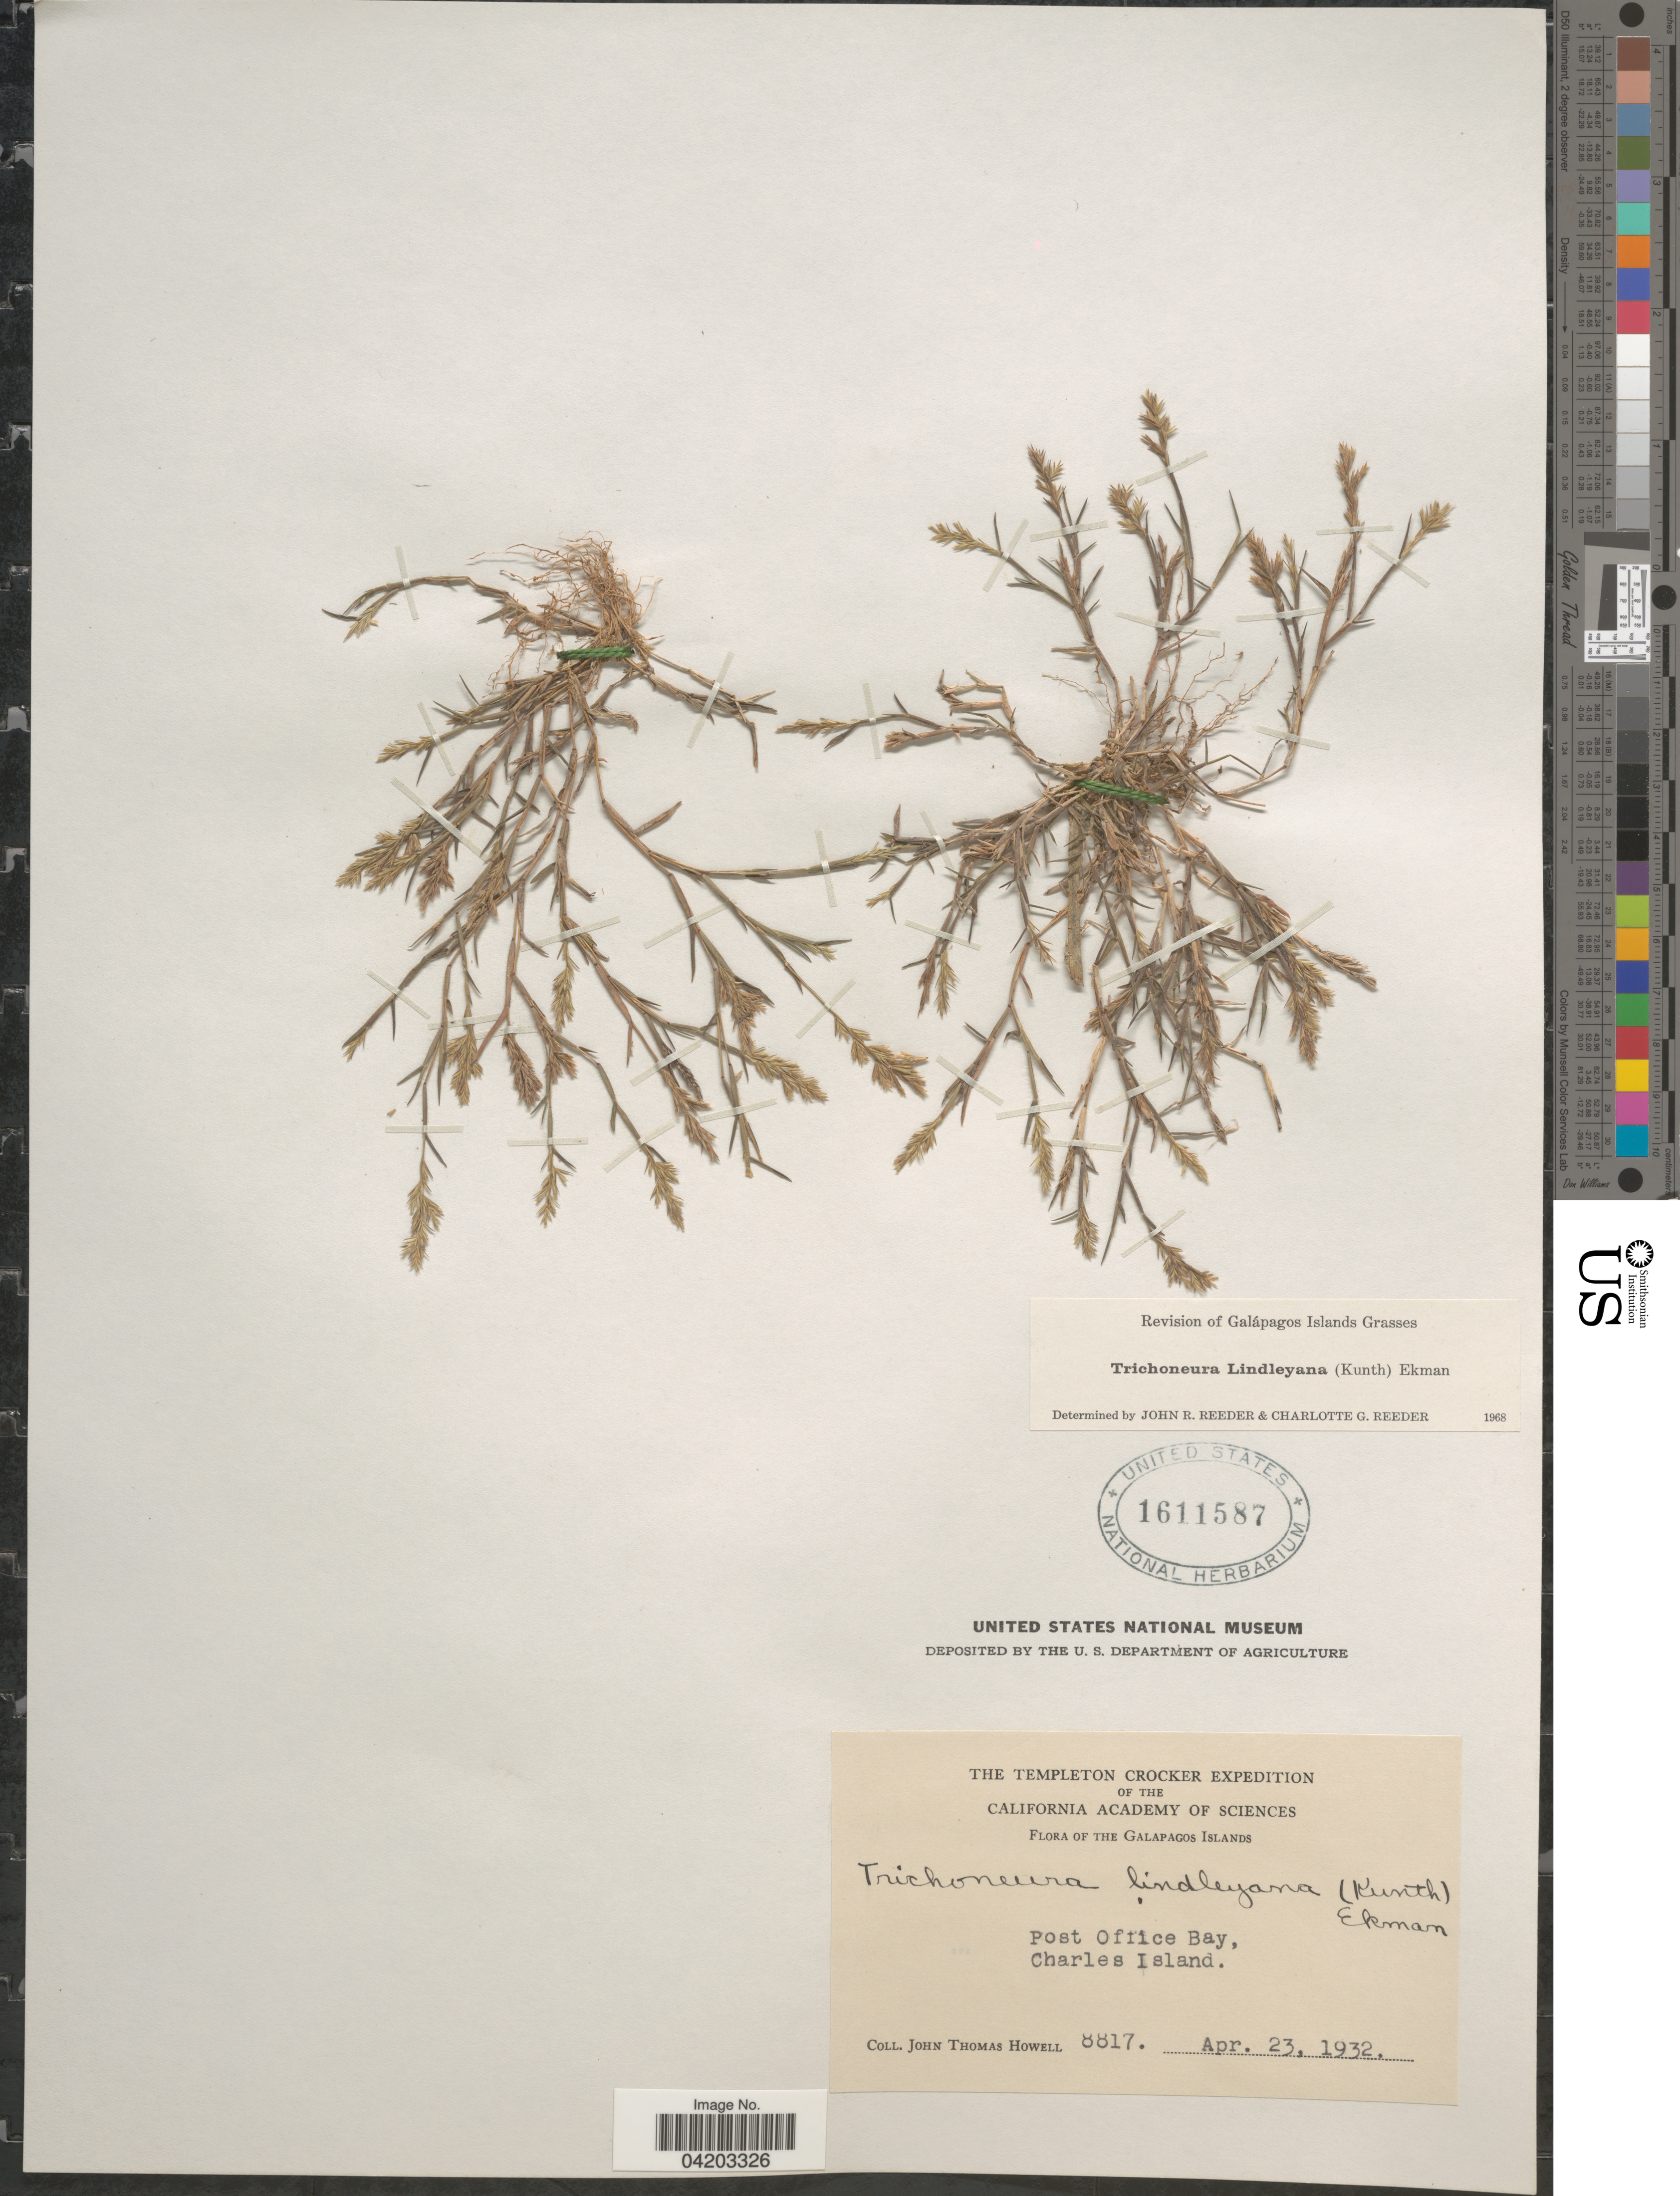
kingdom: Plantae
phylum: Tracheophyta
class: Liliopsida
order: Poales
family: Poaceae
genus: Trichoneura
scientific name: Trichoneura lindleyana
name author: (Kunth) Ekman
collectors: J. T. Howell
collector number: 8817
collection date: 1932-04-23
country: Ecuador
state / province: Colón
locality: The Templeton Crocker Expedition of the California Academy of Sciences. Galapagos Islands. Post Office Bay, Charles Island.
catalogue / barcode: US 1611587